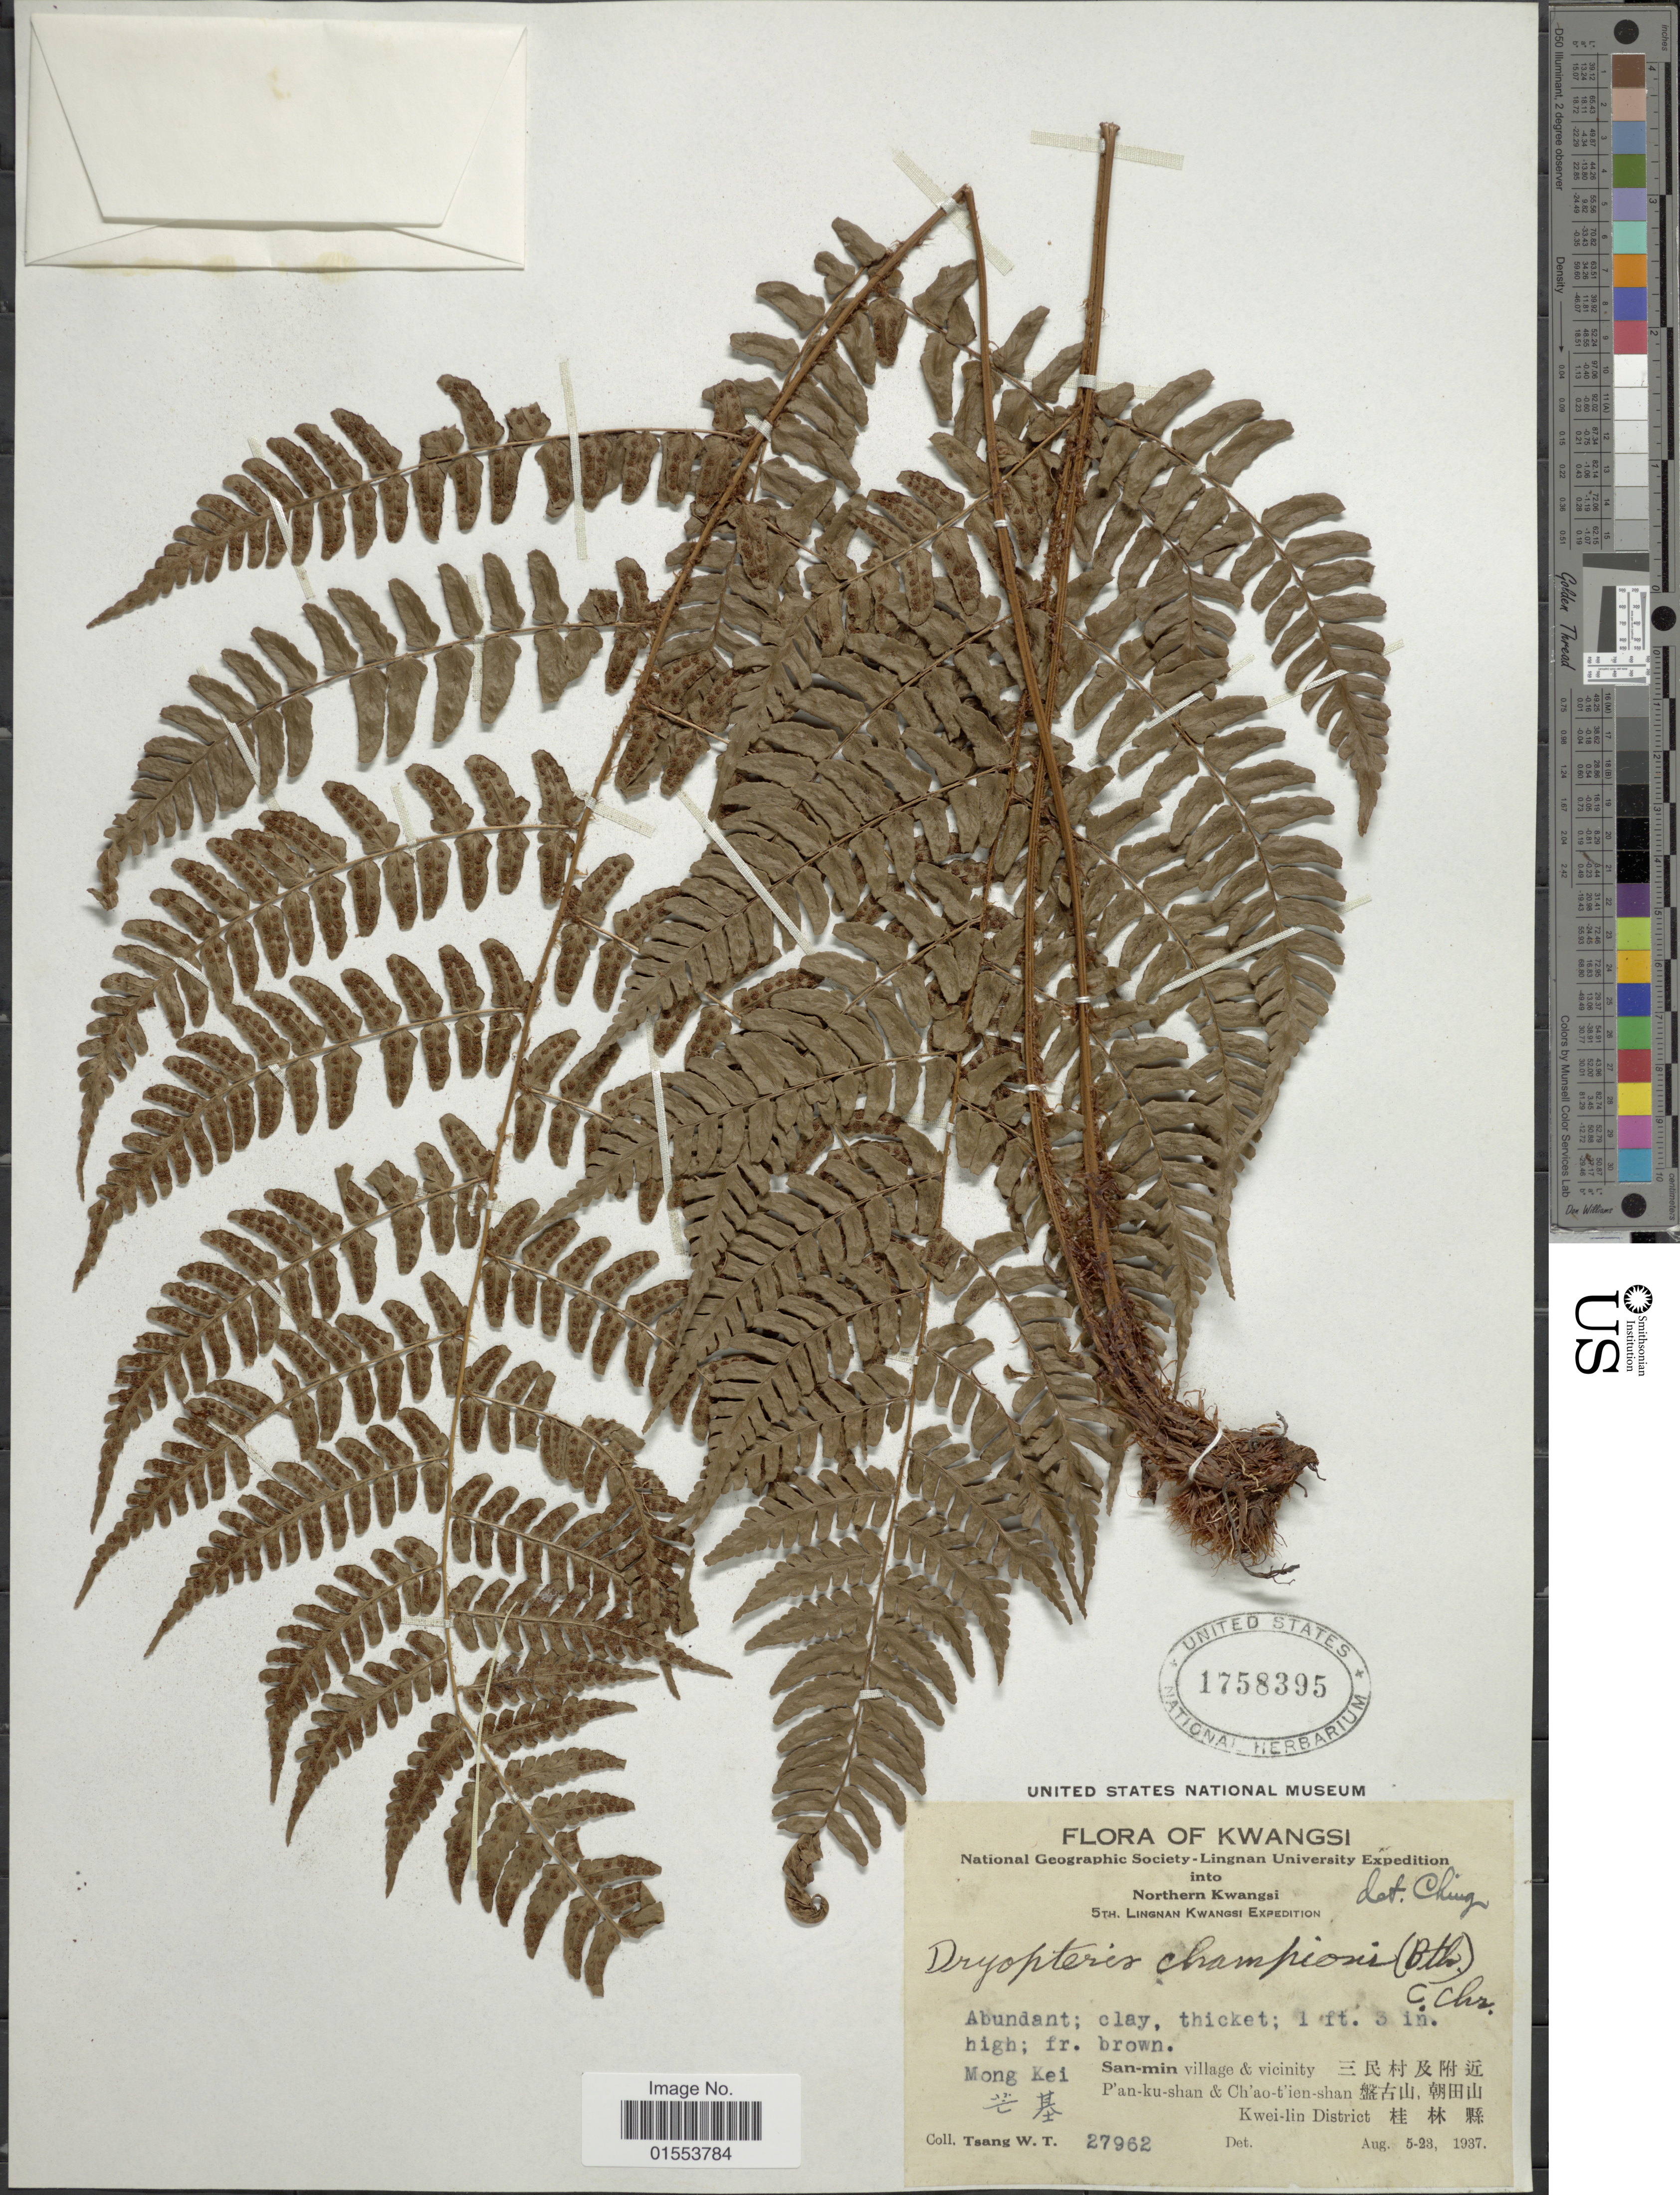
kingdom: Plantae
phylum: Tracheophyta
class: Polypodiopsida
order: Polypodiales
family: Dryopteridaceae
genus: Dryopteris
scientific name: Dryopteris championii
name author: (Benth.) C. Chr.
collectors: W. T. Tsang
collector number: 27962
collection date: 1937-08-05/1937-08-23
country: China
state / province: Guangxi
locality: Kwasi,Northern Kwangsi, Lingnan Kwangsi. Mong Kei, San min village & vicinity P'an-ku-shan & Ch'ao-t'ien -shan Kwei-lin District .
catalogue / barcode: US 1758395